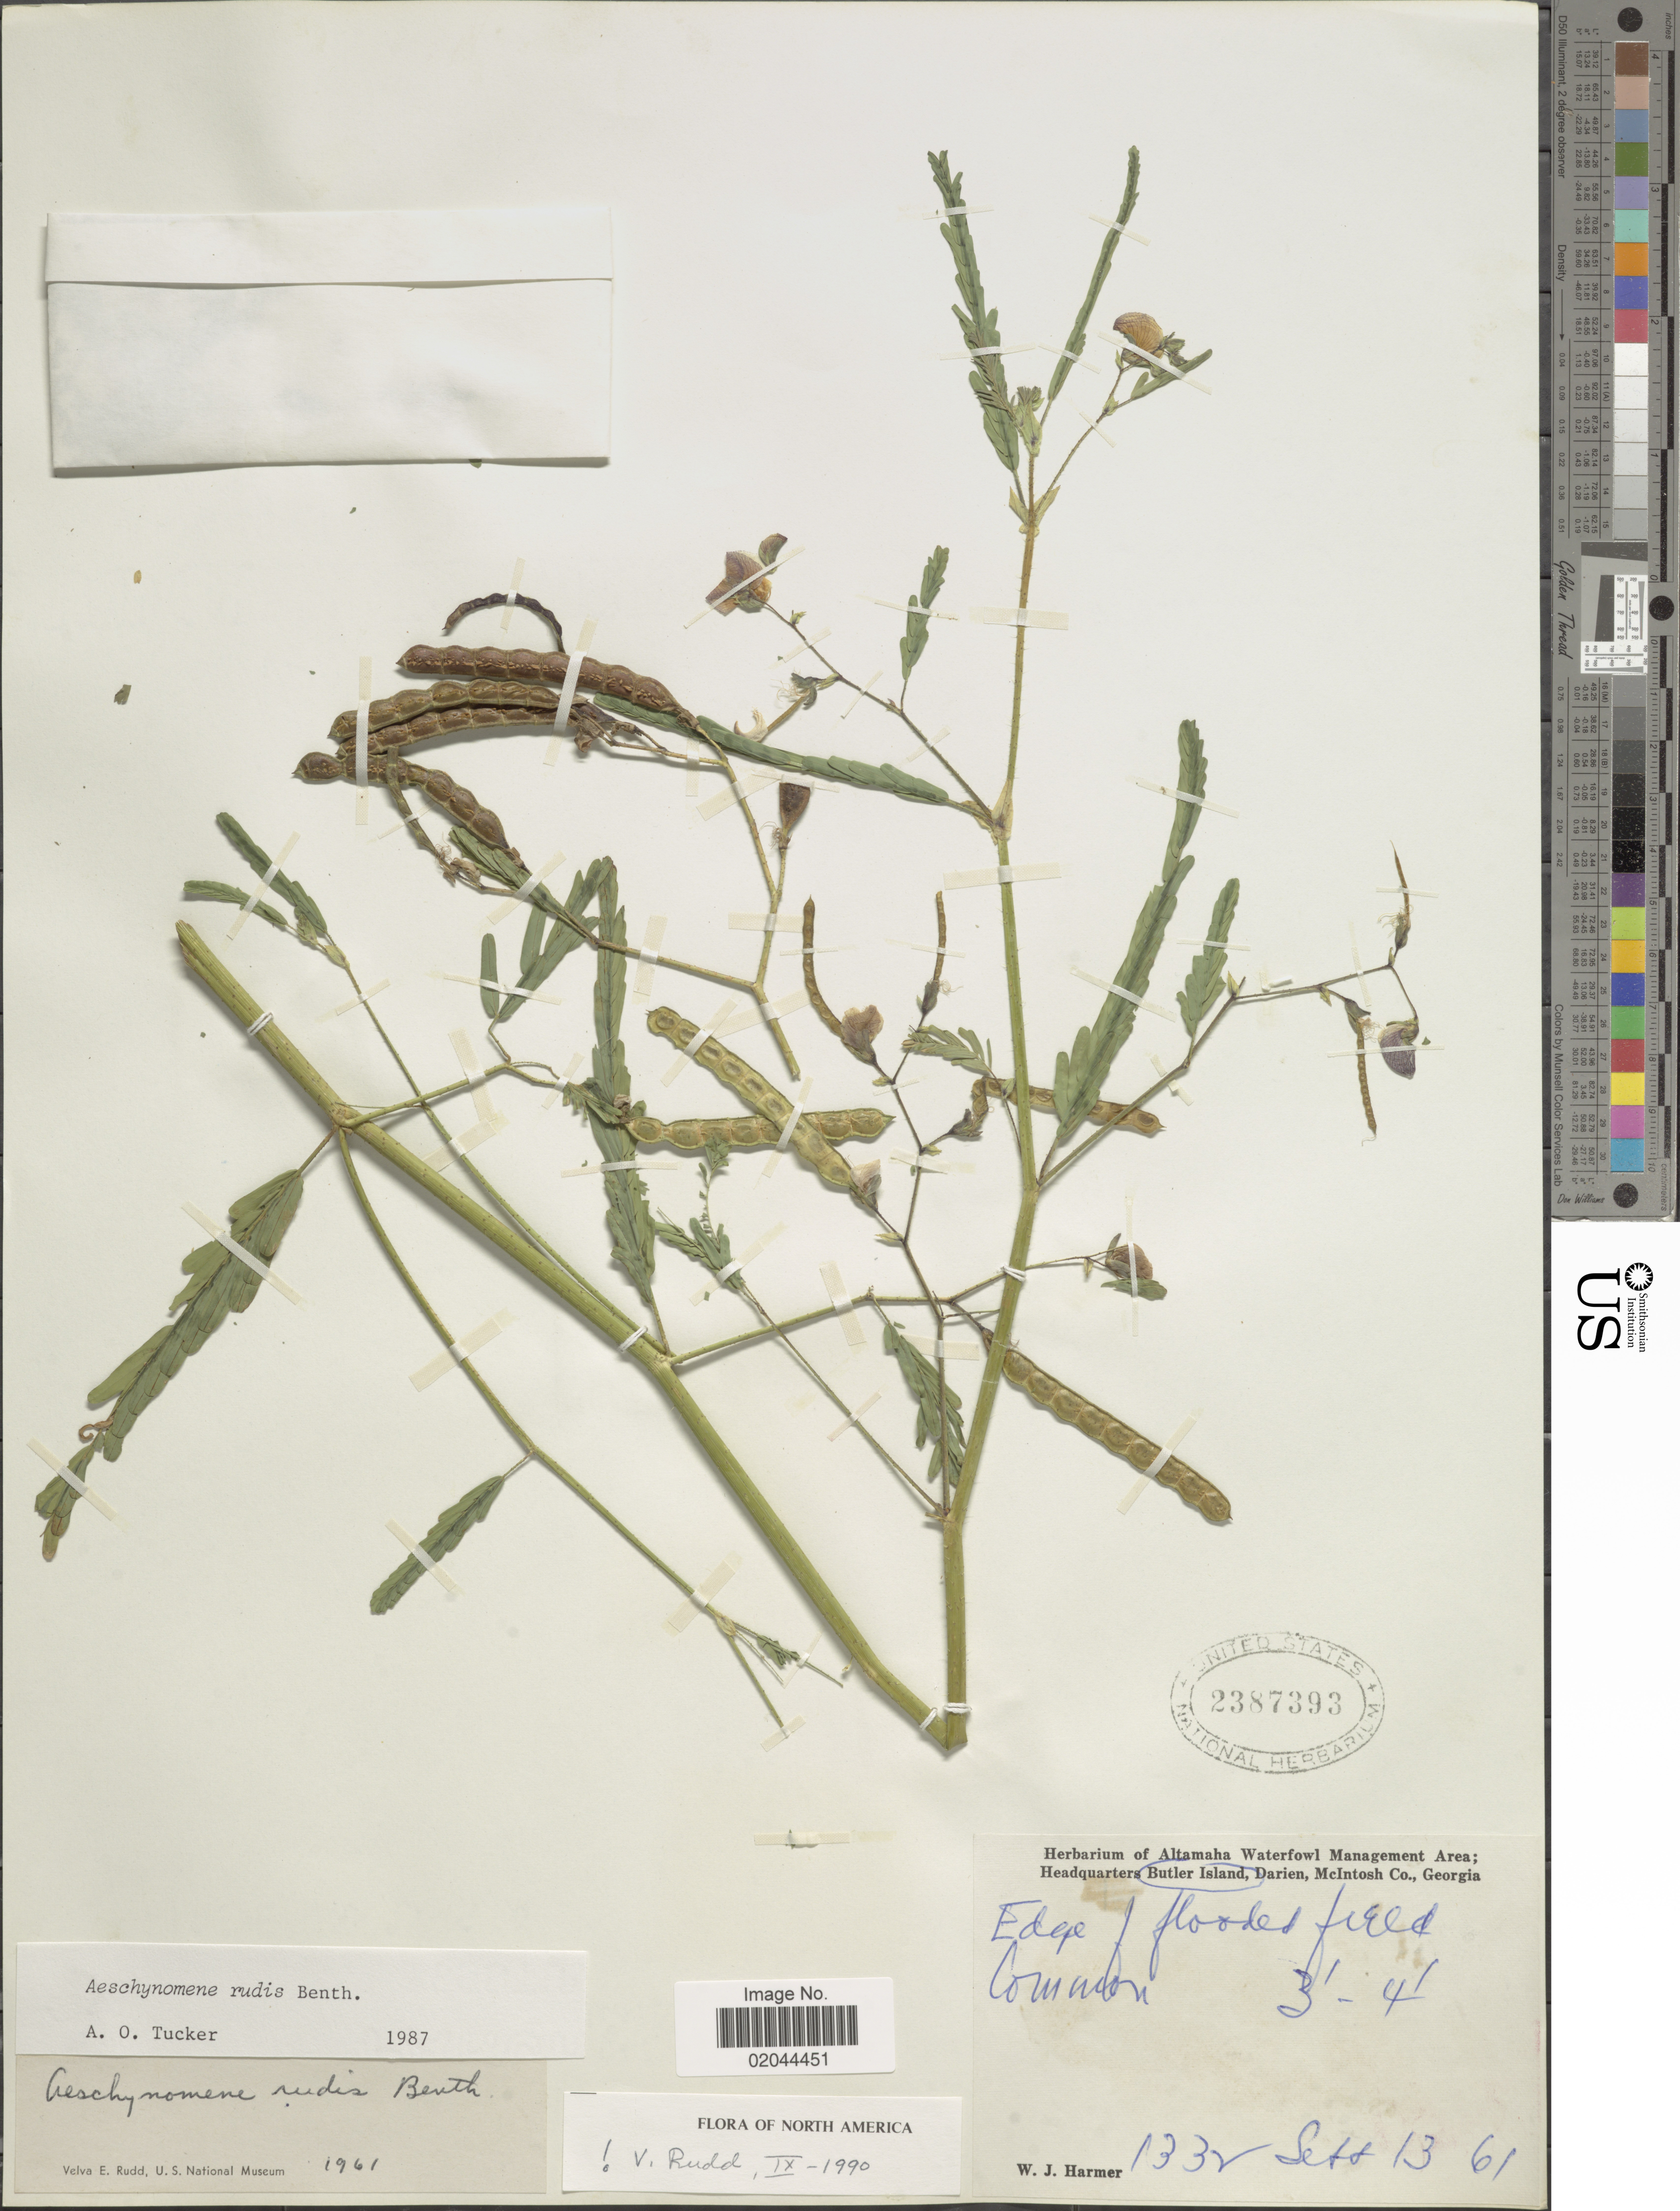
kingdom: Plantae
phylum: Tracheophyta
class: Magnoliopsida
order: Fabales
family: Fabaceae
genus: Aeschynomene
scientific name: Aeschynomene rudis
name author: Benth.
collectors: W. Harmer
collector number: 133v*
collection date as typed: Transcribed d/m/y: 13/9/61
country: United States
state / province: Georgia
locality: Butler Island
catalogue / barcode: US 2387393